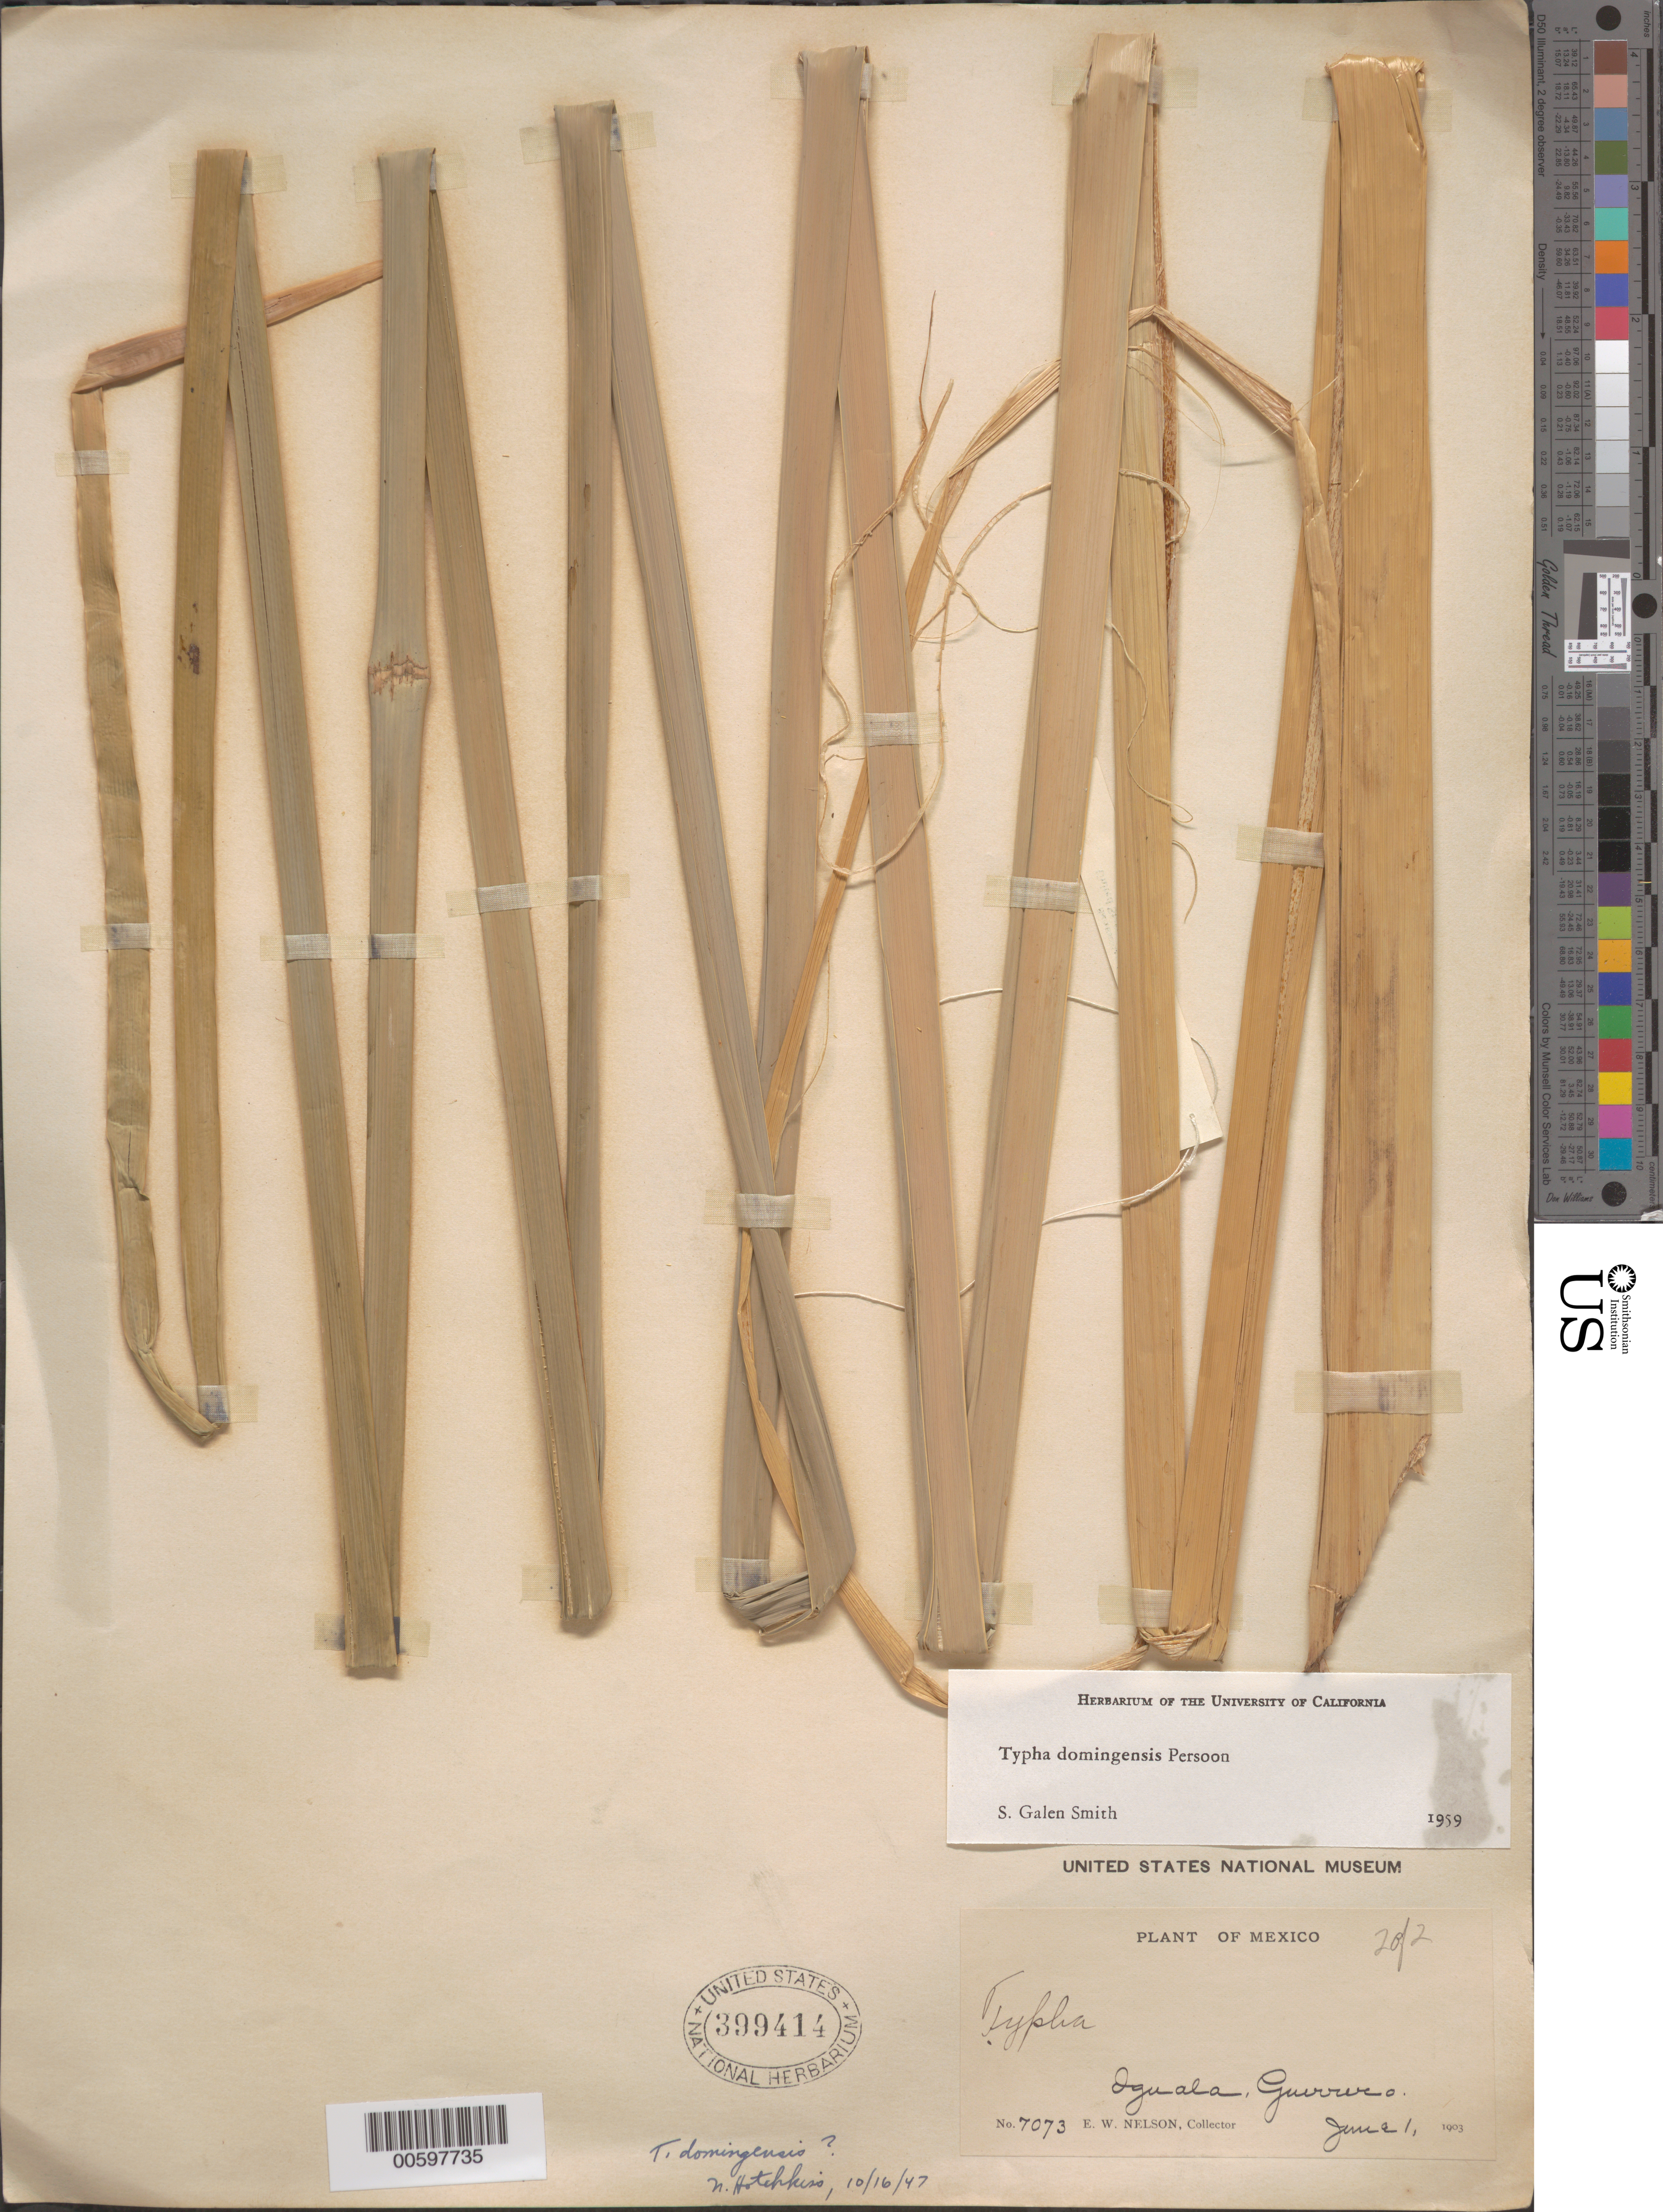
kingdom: Plantae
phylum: Tracheophyta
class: Liliopsida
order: Poales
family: Typhaceae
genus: Typha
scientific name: Typha domingensis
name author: Pers.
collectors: E. W. Nelson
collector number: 7073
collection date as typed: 01 Jun 1903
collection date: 1903-06-01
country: Mexico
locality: Iguala, Guerrero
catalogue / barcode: US 399414